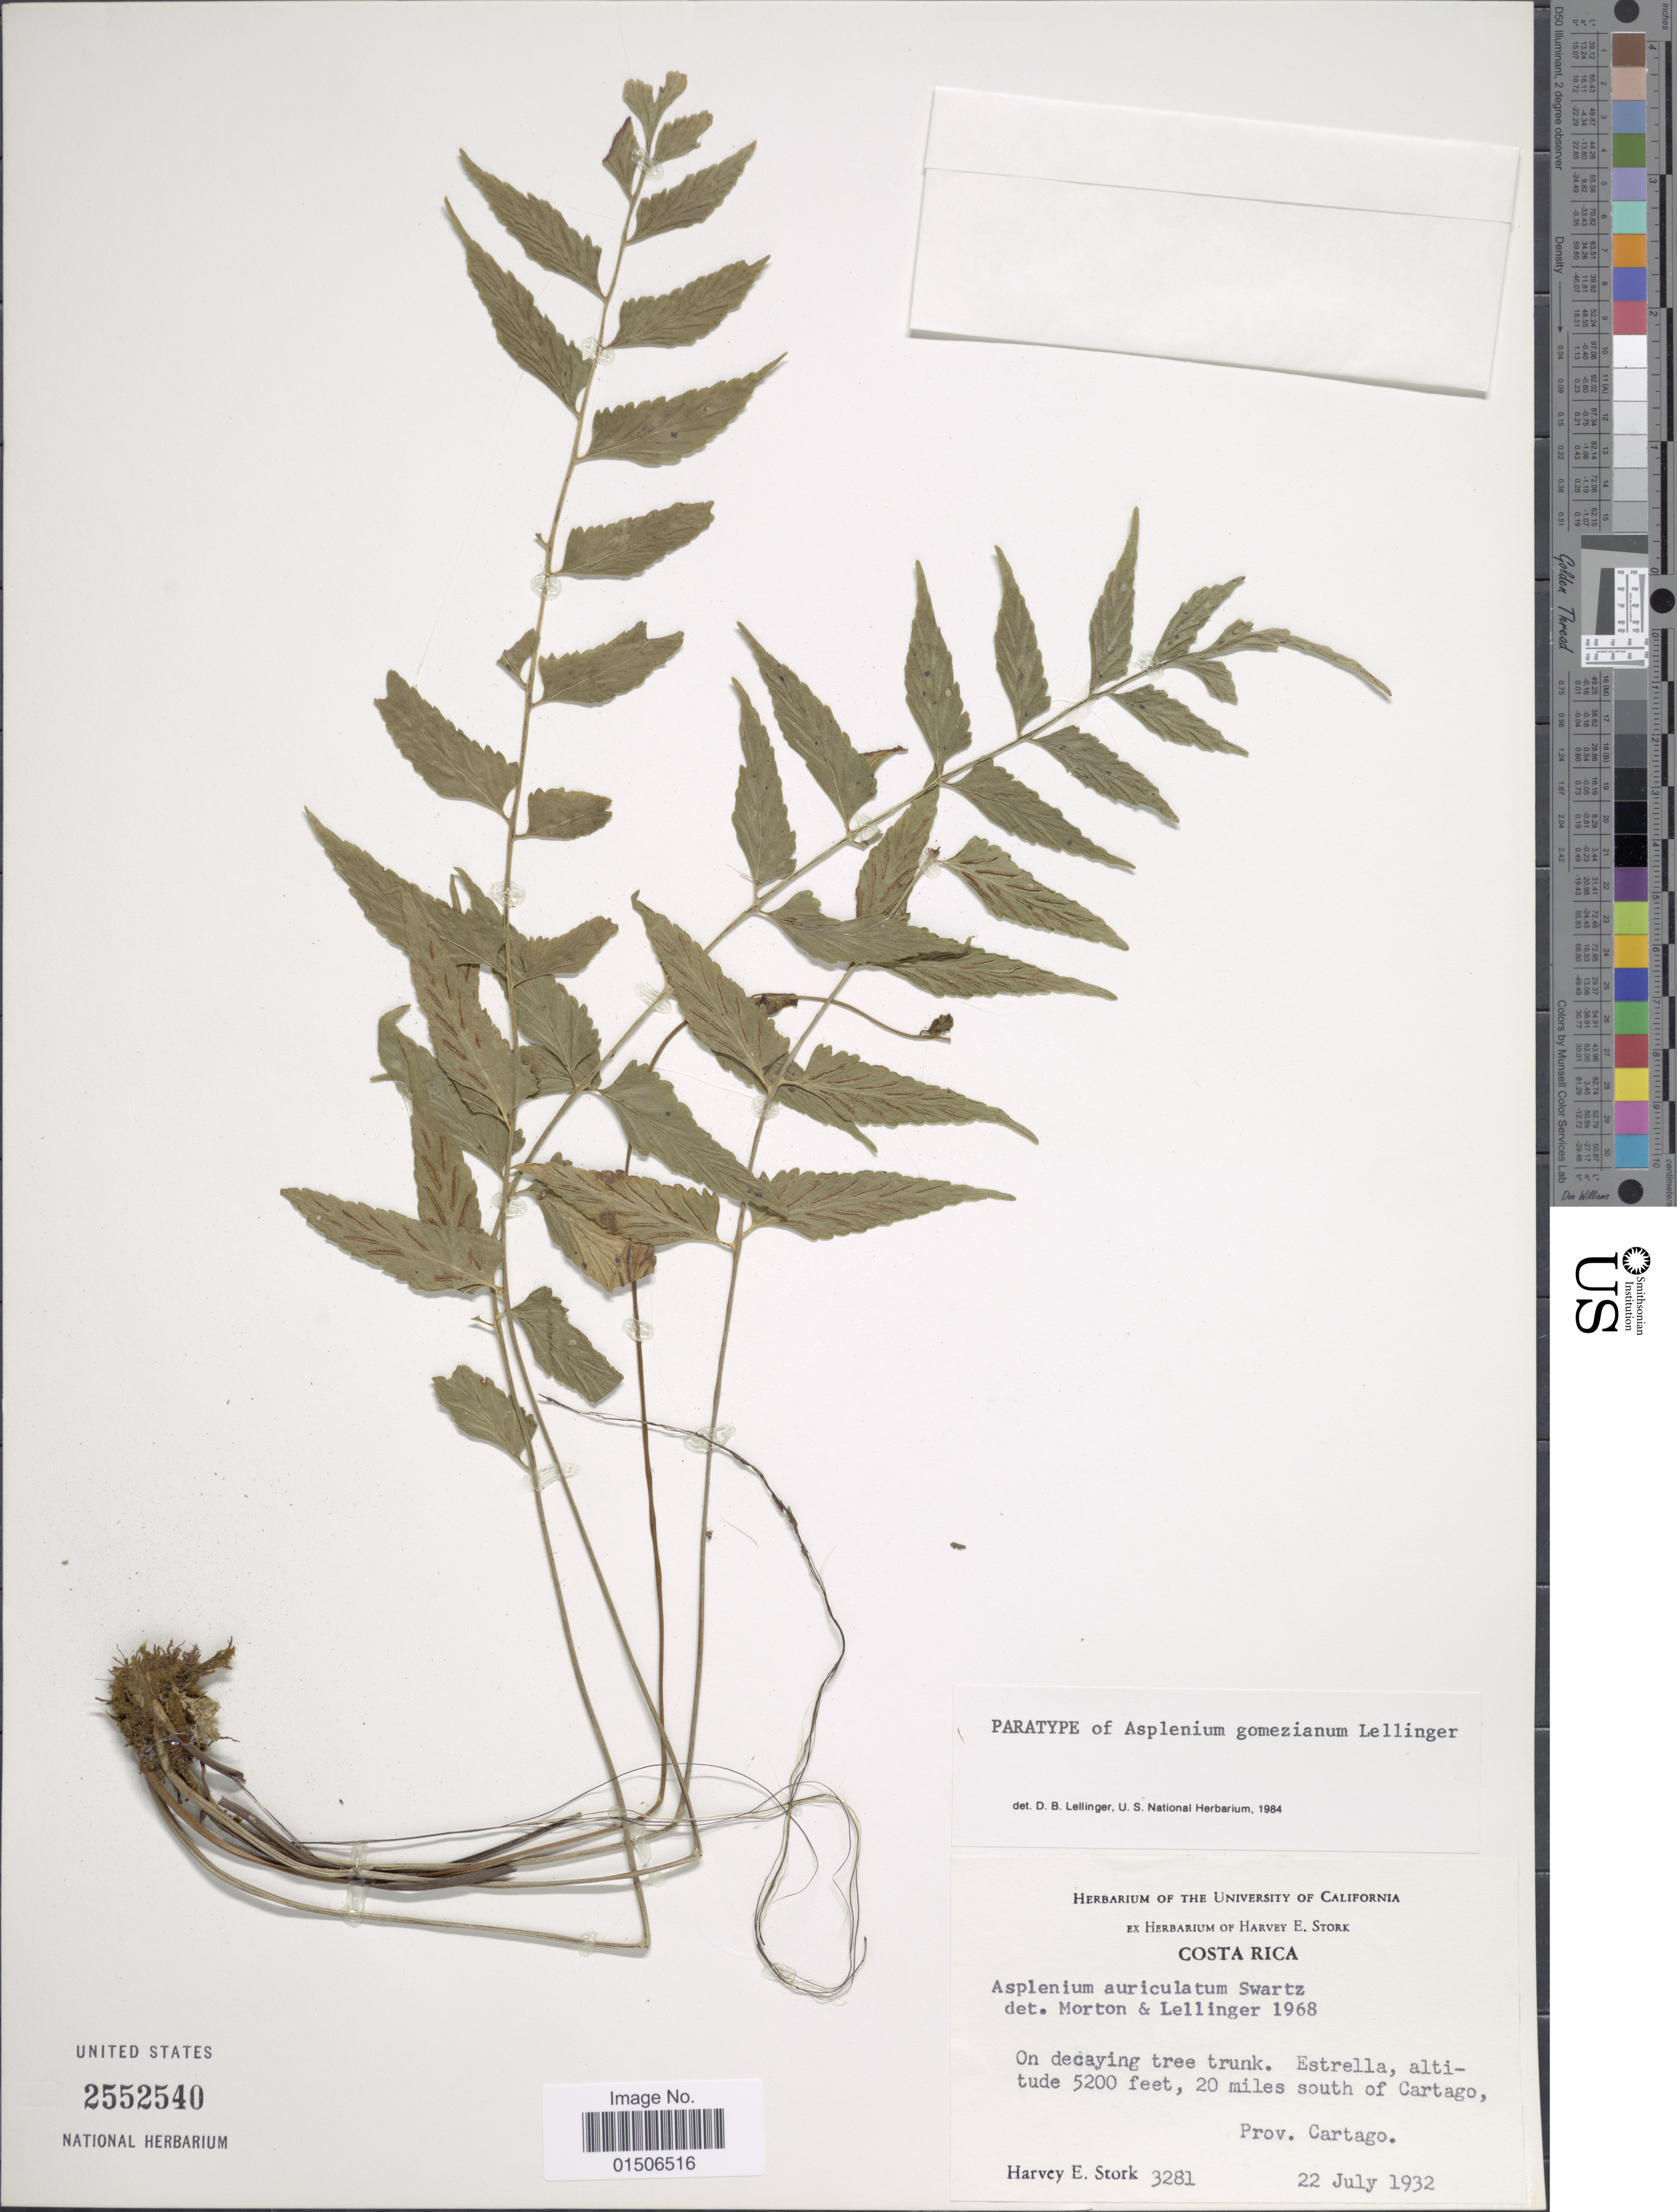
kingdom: Plantae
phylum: Tracheophyta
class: Polypodiopsida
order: Polypodiales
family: Aspleniaceae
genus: Asplenium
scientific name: Asplenium gomezianum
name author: Lellinger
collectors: H. E. Stork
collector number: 3281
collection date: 1932-07-22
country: Costa Rica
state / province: Cartago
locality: On decayong tree trunk. Estrella, 20 miles south of Cartago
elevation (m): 1585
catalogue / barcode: US 2552540